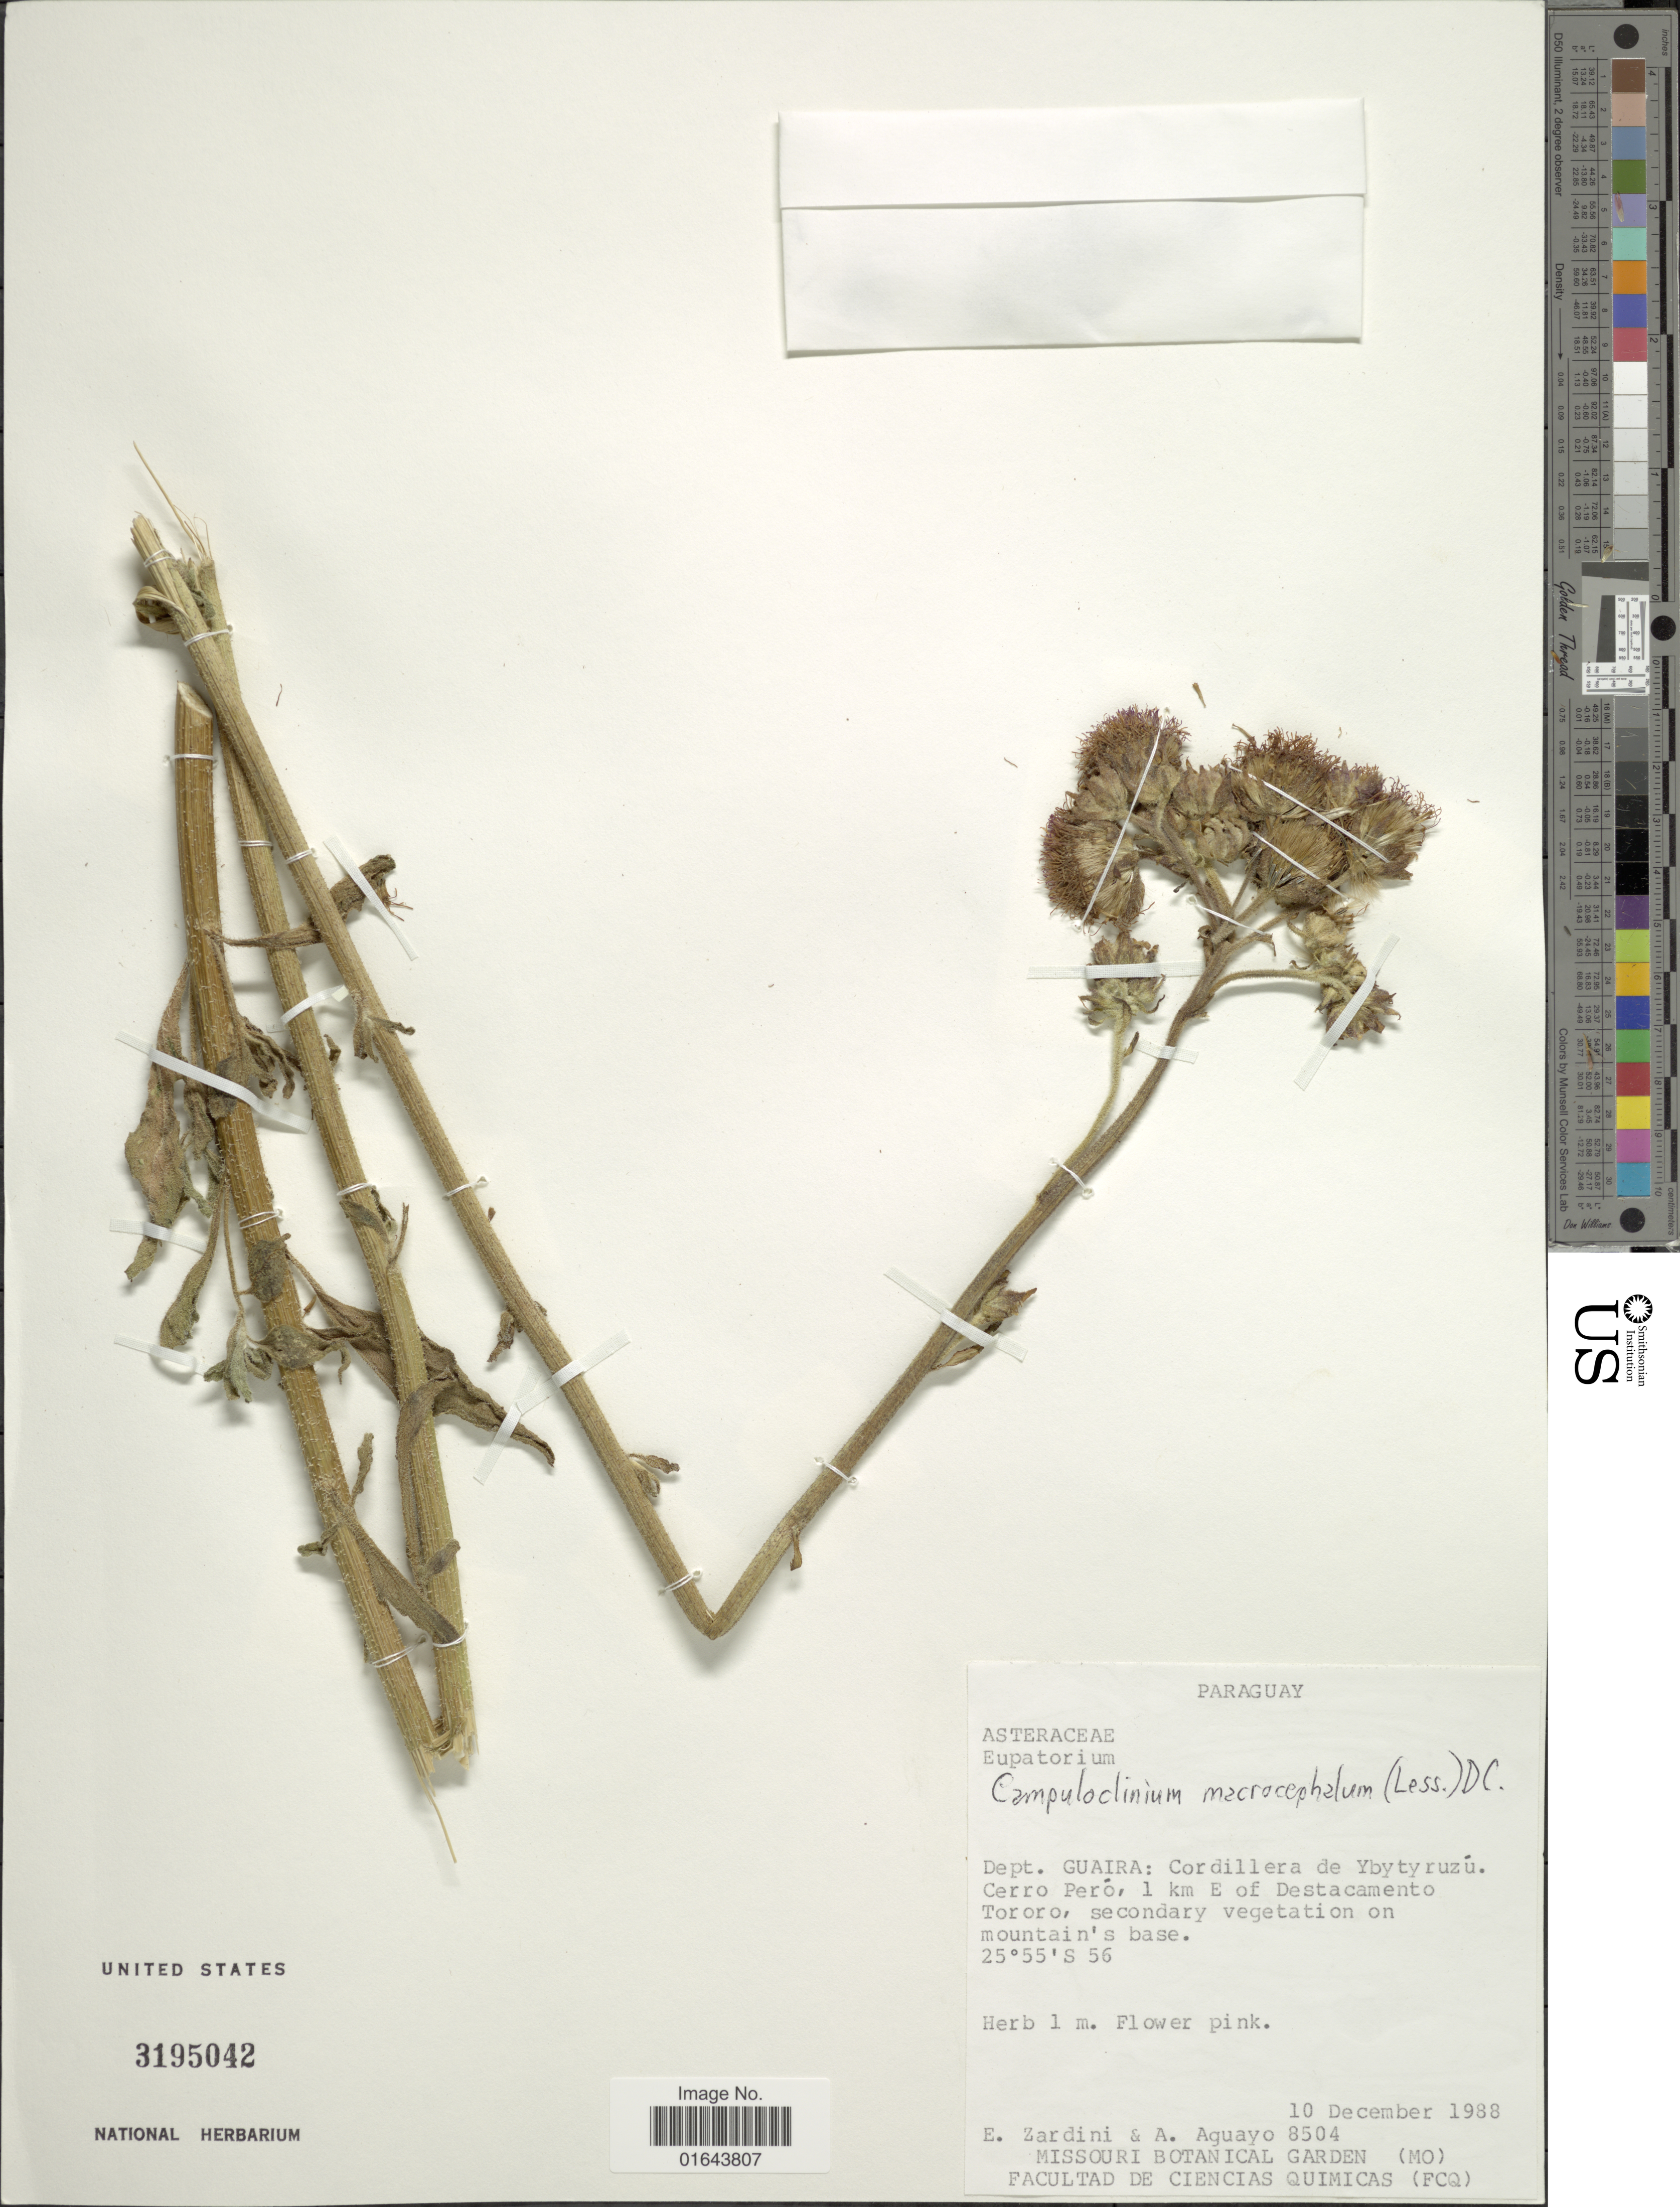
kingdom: Plantae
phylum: Tracheophyta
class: Magnoliopsida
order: Asterales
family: Asteraceae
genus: Campuloclinium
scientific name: Campuloclinium macrocephalum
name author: (Less.) DC.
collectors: E. M. Zardini & A. Aguayo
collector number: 8504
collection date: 1988-12-10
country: Paraguay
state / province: Guaira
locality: Dept. Guaira: Cordillera de Ybytyruzú, Cerro Peró, 1 km E of Destacamento Tororo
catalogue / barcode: US 3195042